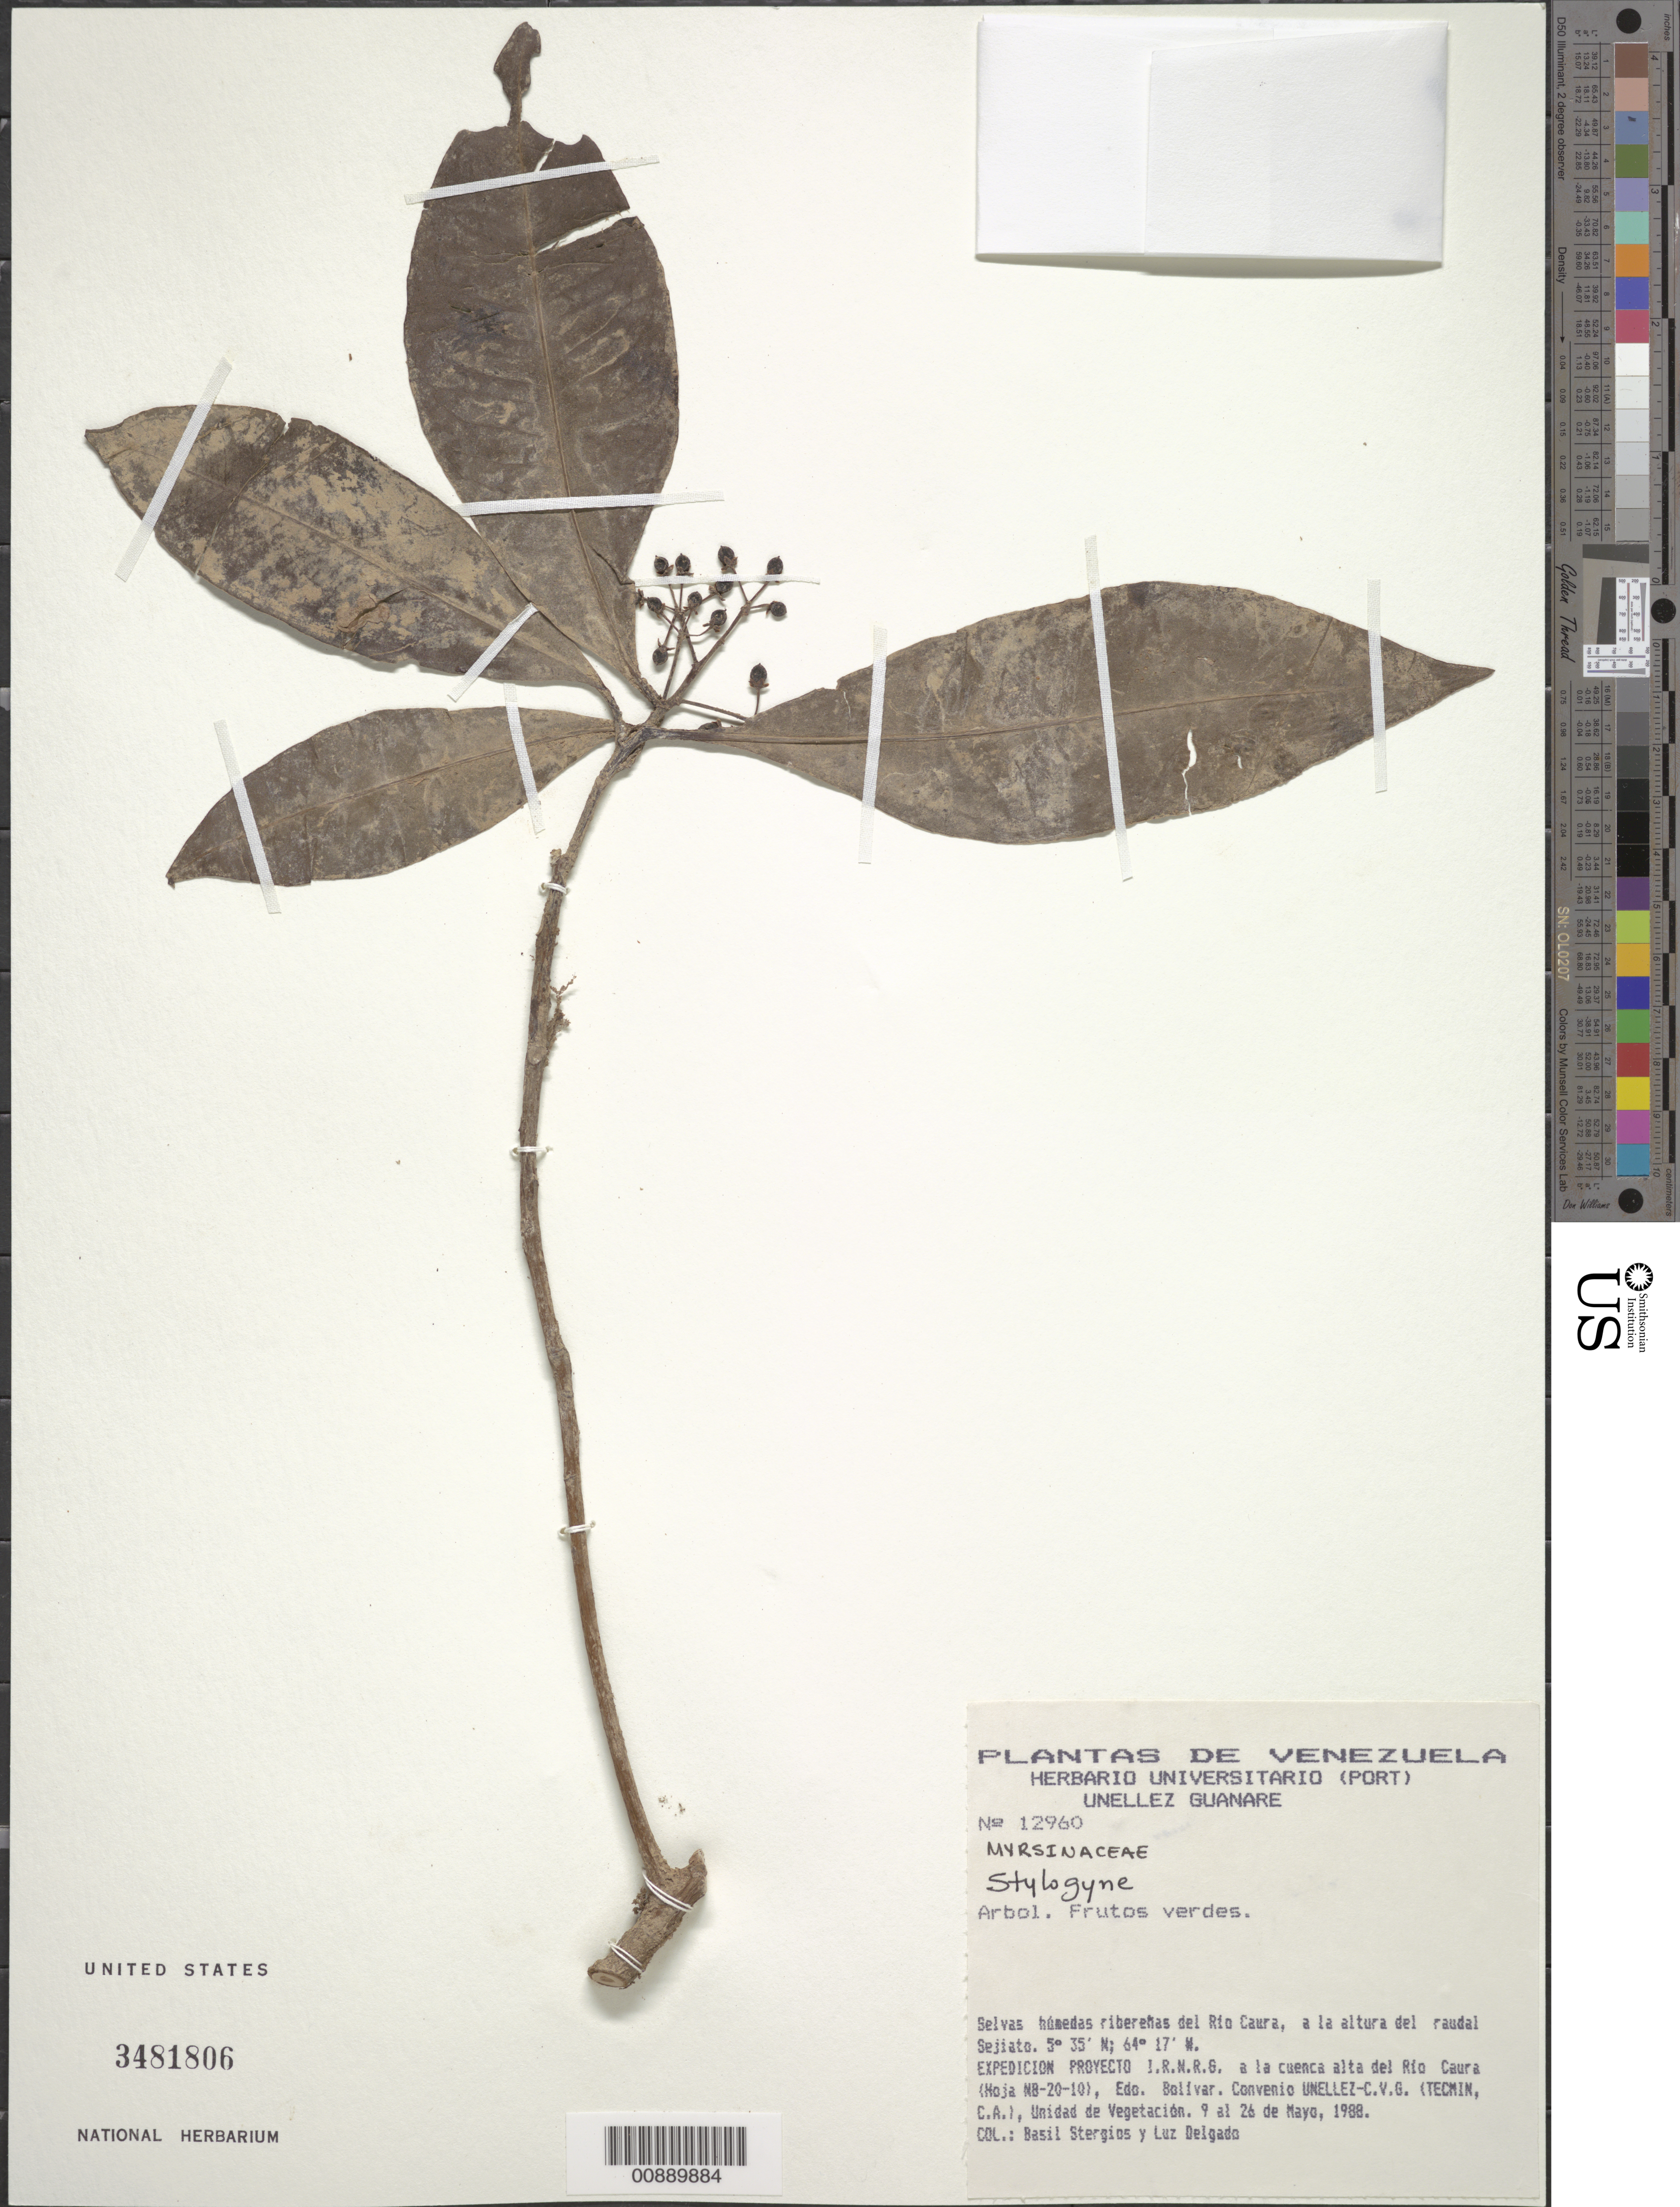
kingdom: Plantae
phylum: Tracheophyta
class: Magnoliopsida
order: Ericales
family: Primulaceae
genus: Stylogyne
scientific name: Stylogyne sp.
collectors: B. G. Stergios & L. Delgado V.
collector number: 12960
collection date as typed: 9-May-88 to 26-May-88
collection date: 1988-05-09/1988-05-26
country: Venezuela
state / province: Bolívar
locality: Río Caura, raudal Sejiato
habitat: Selvas húmedas ribereñas del río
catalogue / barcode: US 3481806